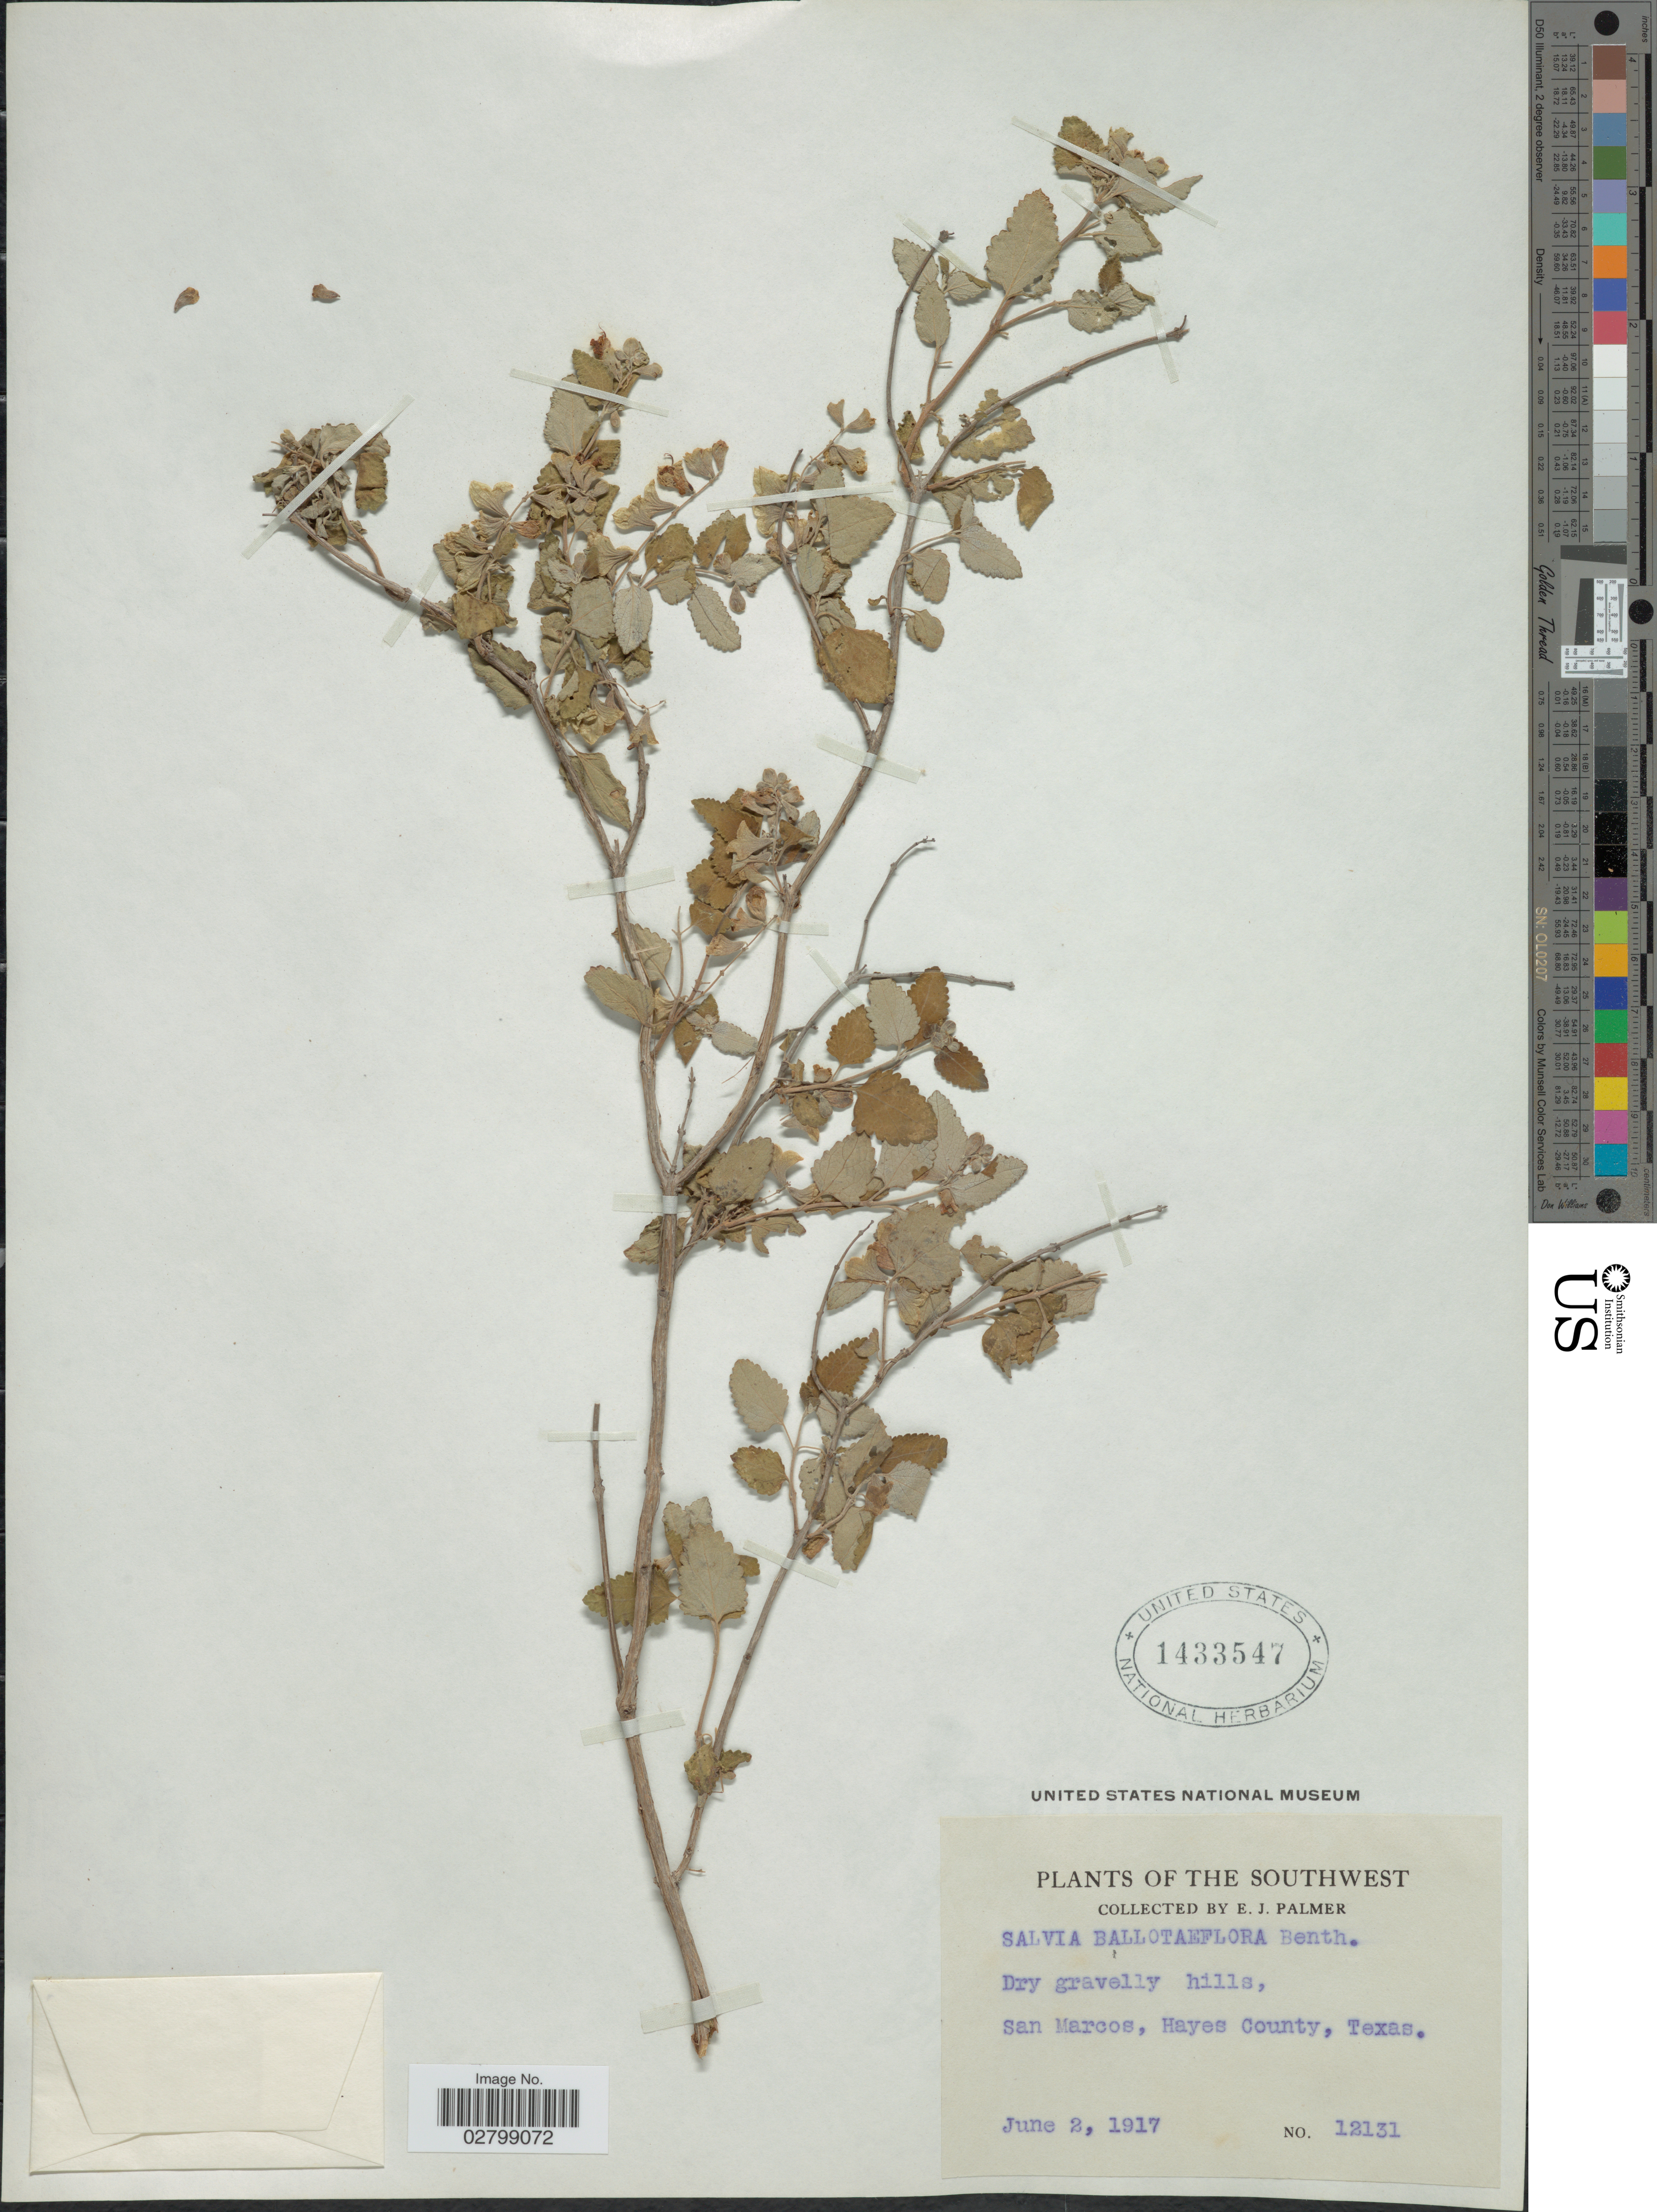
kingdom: Plantae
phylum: Tracheophyta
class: Magnoliopsida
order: Lamiales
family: Lamiaceae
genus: Salvia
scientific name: Salvia ballotiflora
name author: Benth.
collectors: E. J. Palmer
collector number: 12131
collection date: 1917-06-02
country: United States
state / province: Texas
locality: The Southwest. San Marcos, Hayes County.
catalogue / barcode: US 1433547